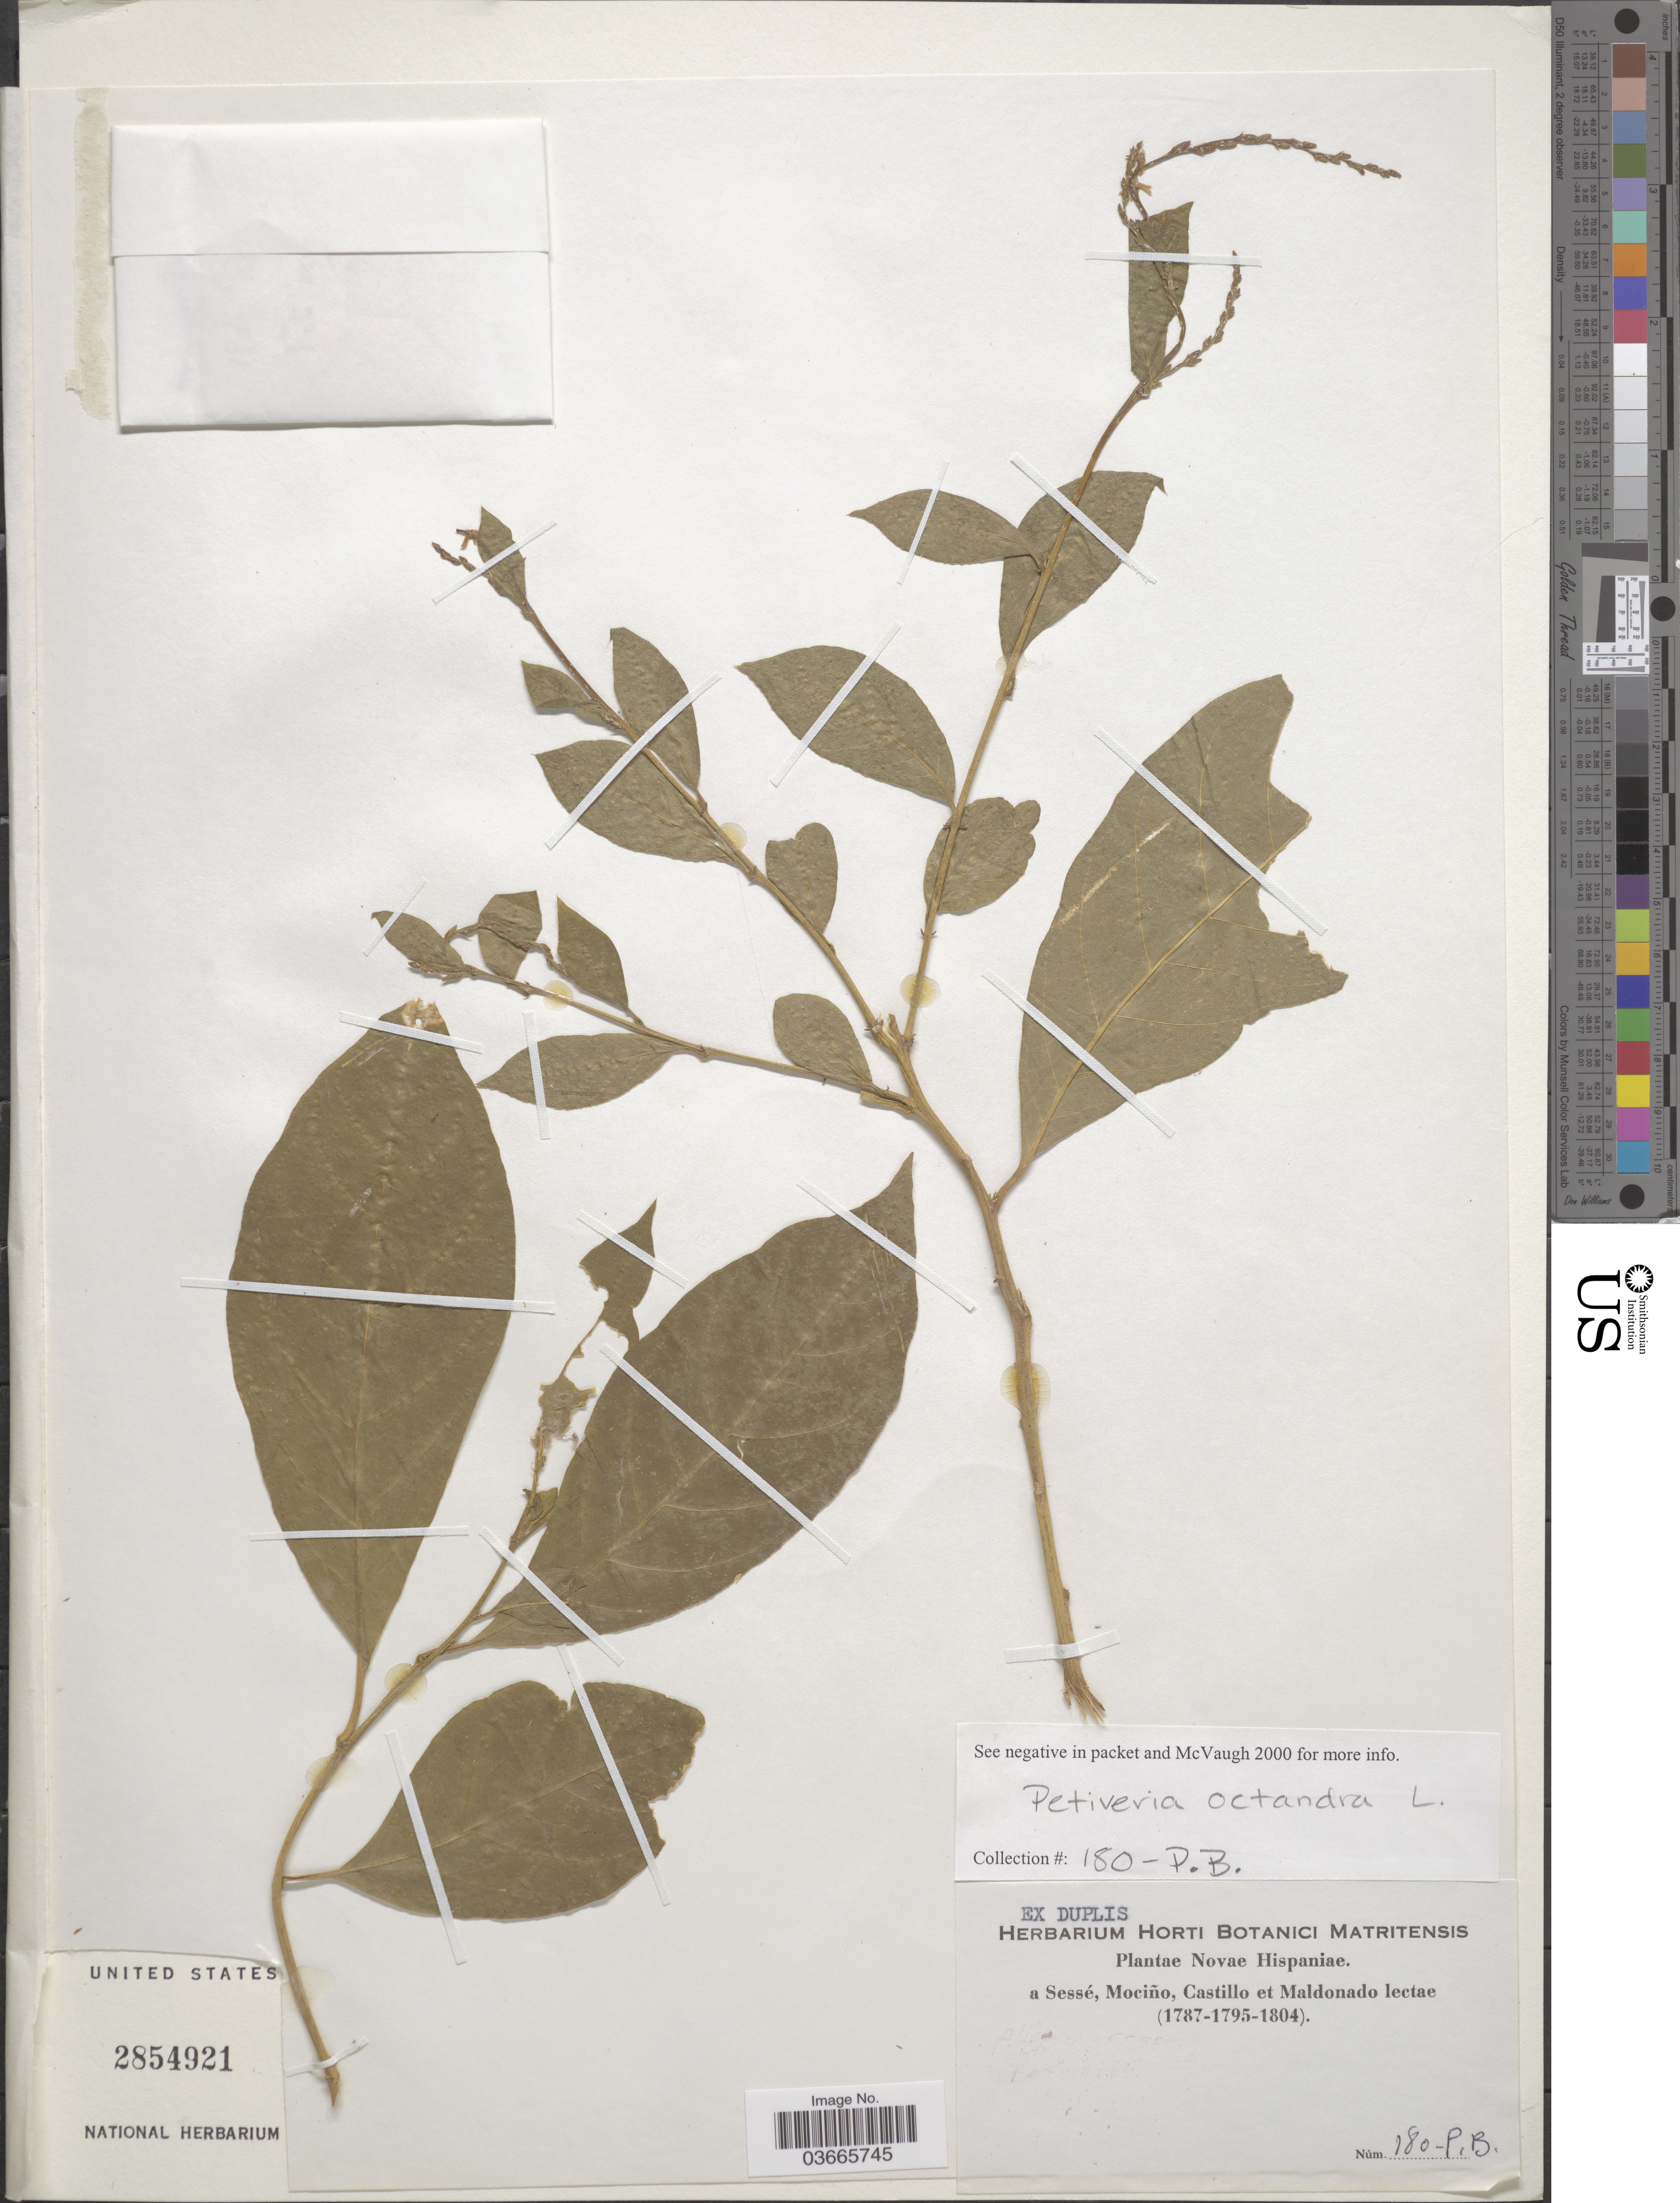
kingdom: Plantae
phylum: Tracheophyta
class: Magnoliopsida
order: Caryophyllales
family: Phytolaccaceae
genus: Petiveria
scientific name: Petiveria alliacea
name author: L.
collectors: Sessé, --, Mociño, Castillo, -- & Maldonado, --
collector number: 180-PB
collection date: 1787/1804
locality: Novae Hispaniae.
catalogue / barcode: US 2854921